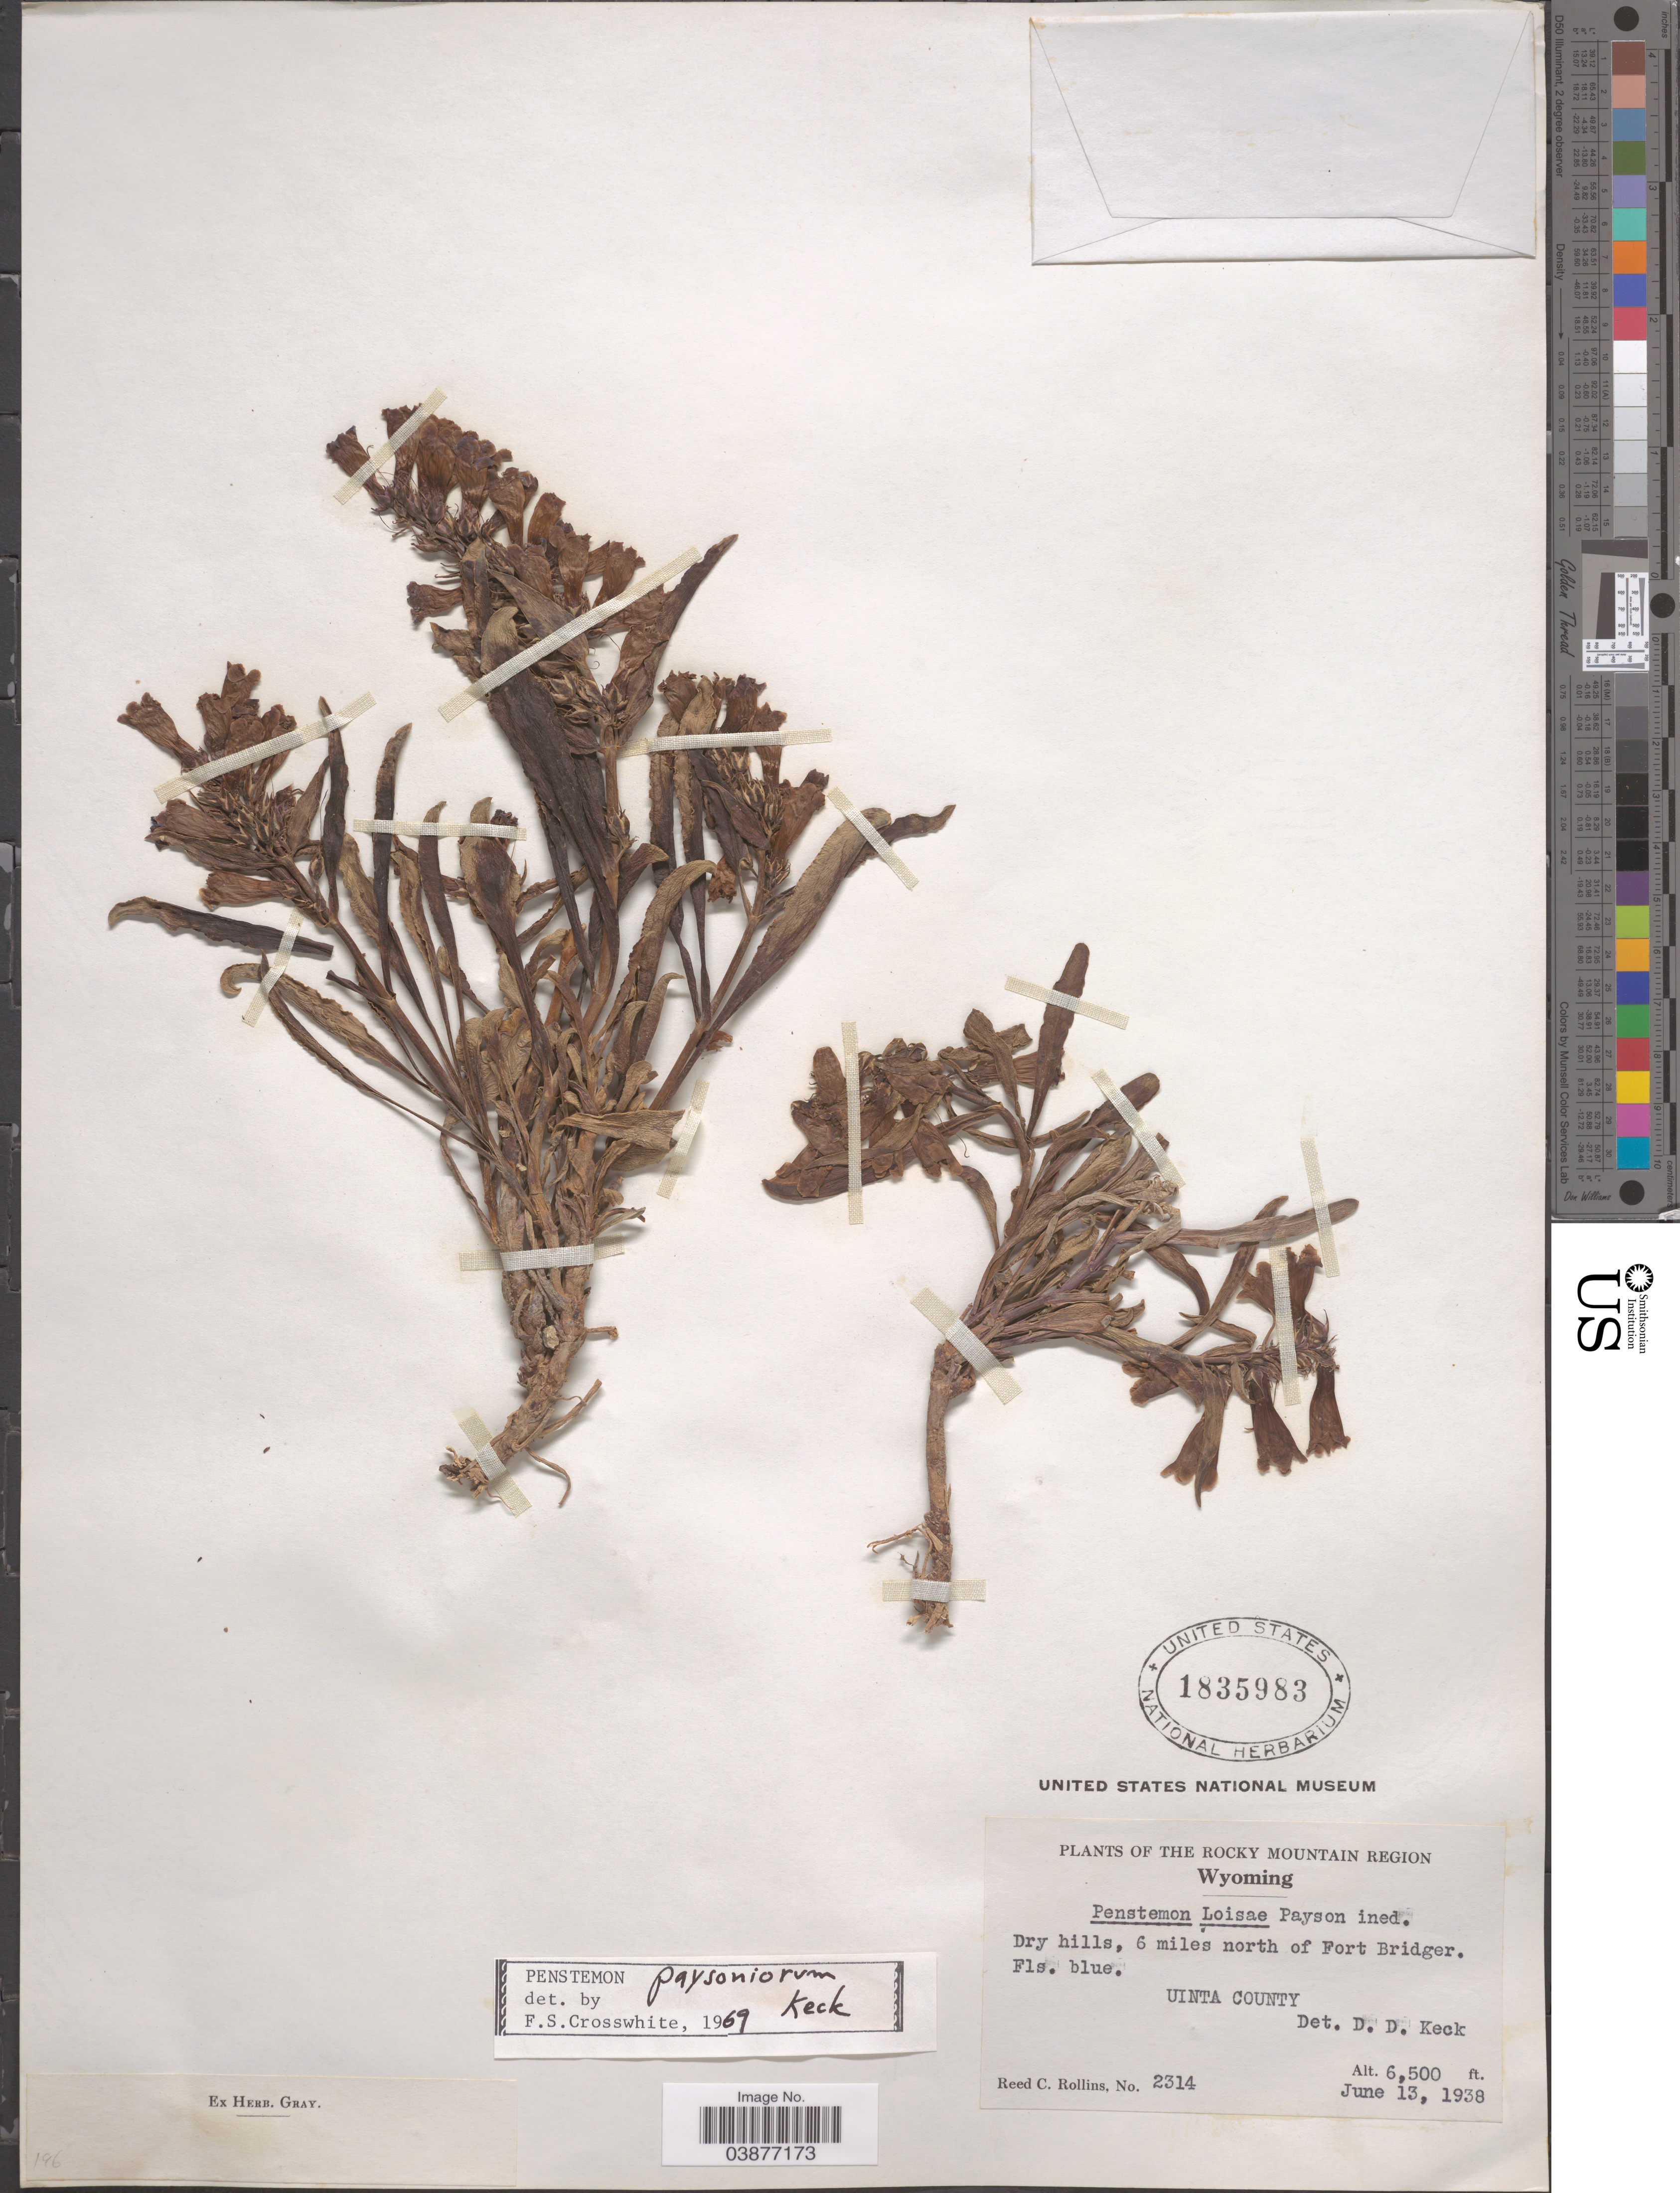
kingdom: Plantae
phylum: Tracheophyta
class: Magnoliopsida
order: Lamiales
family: Plantaginaceae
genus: Penstemon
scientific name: Penstemon paysoniorum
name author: D.D. Keck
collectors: R. C. Rollins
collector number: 2314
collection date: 1938-06-13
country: United States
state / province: Wyoming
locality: The Rocky Mountain Region. Dry hills, 6 miles north of Fort Bridger. Uinta County.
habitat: dry hills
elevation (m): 1981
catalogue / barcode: US 1835983